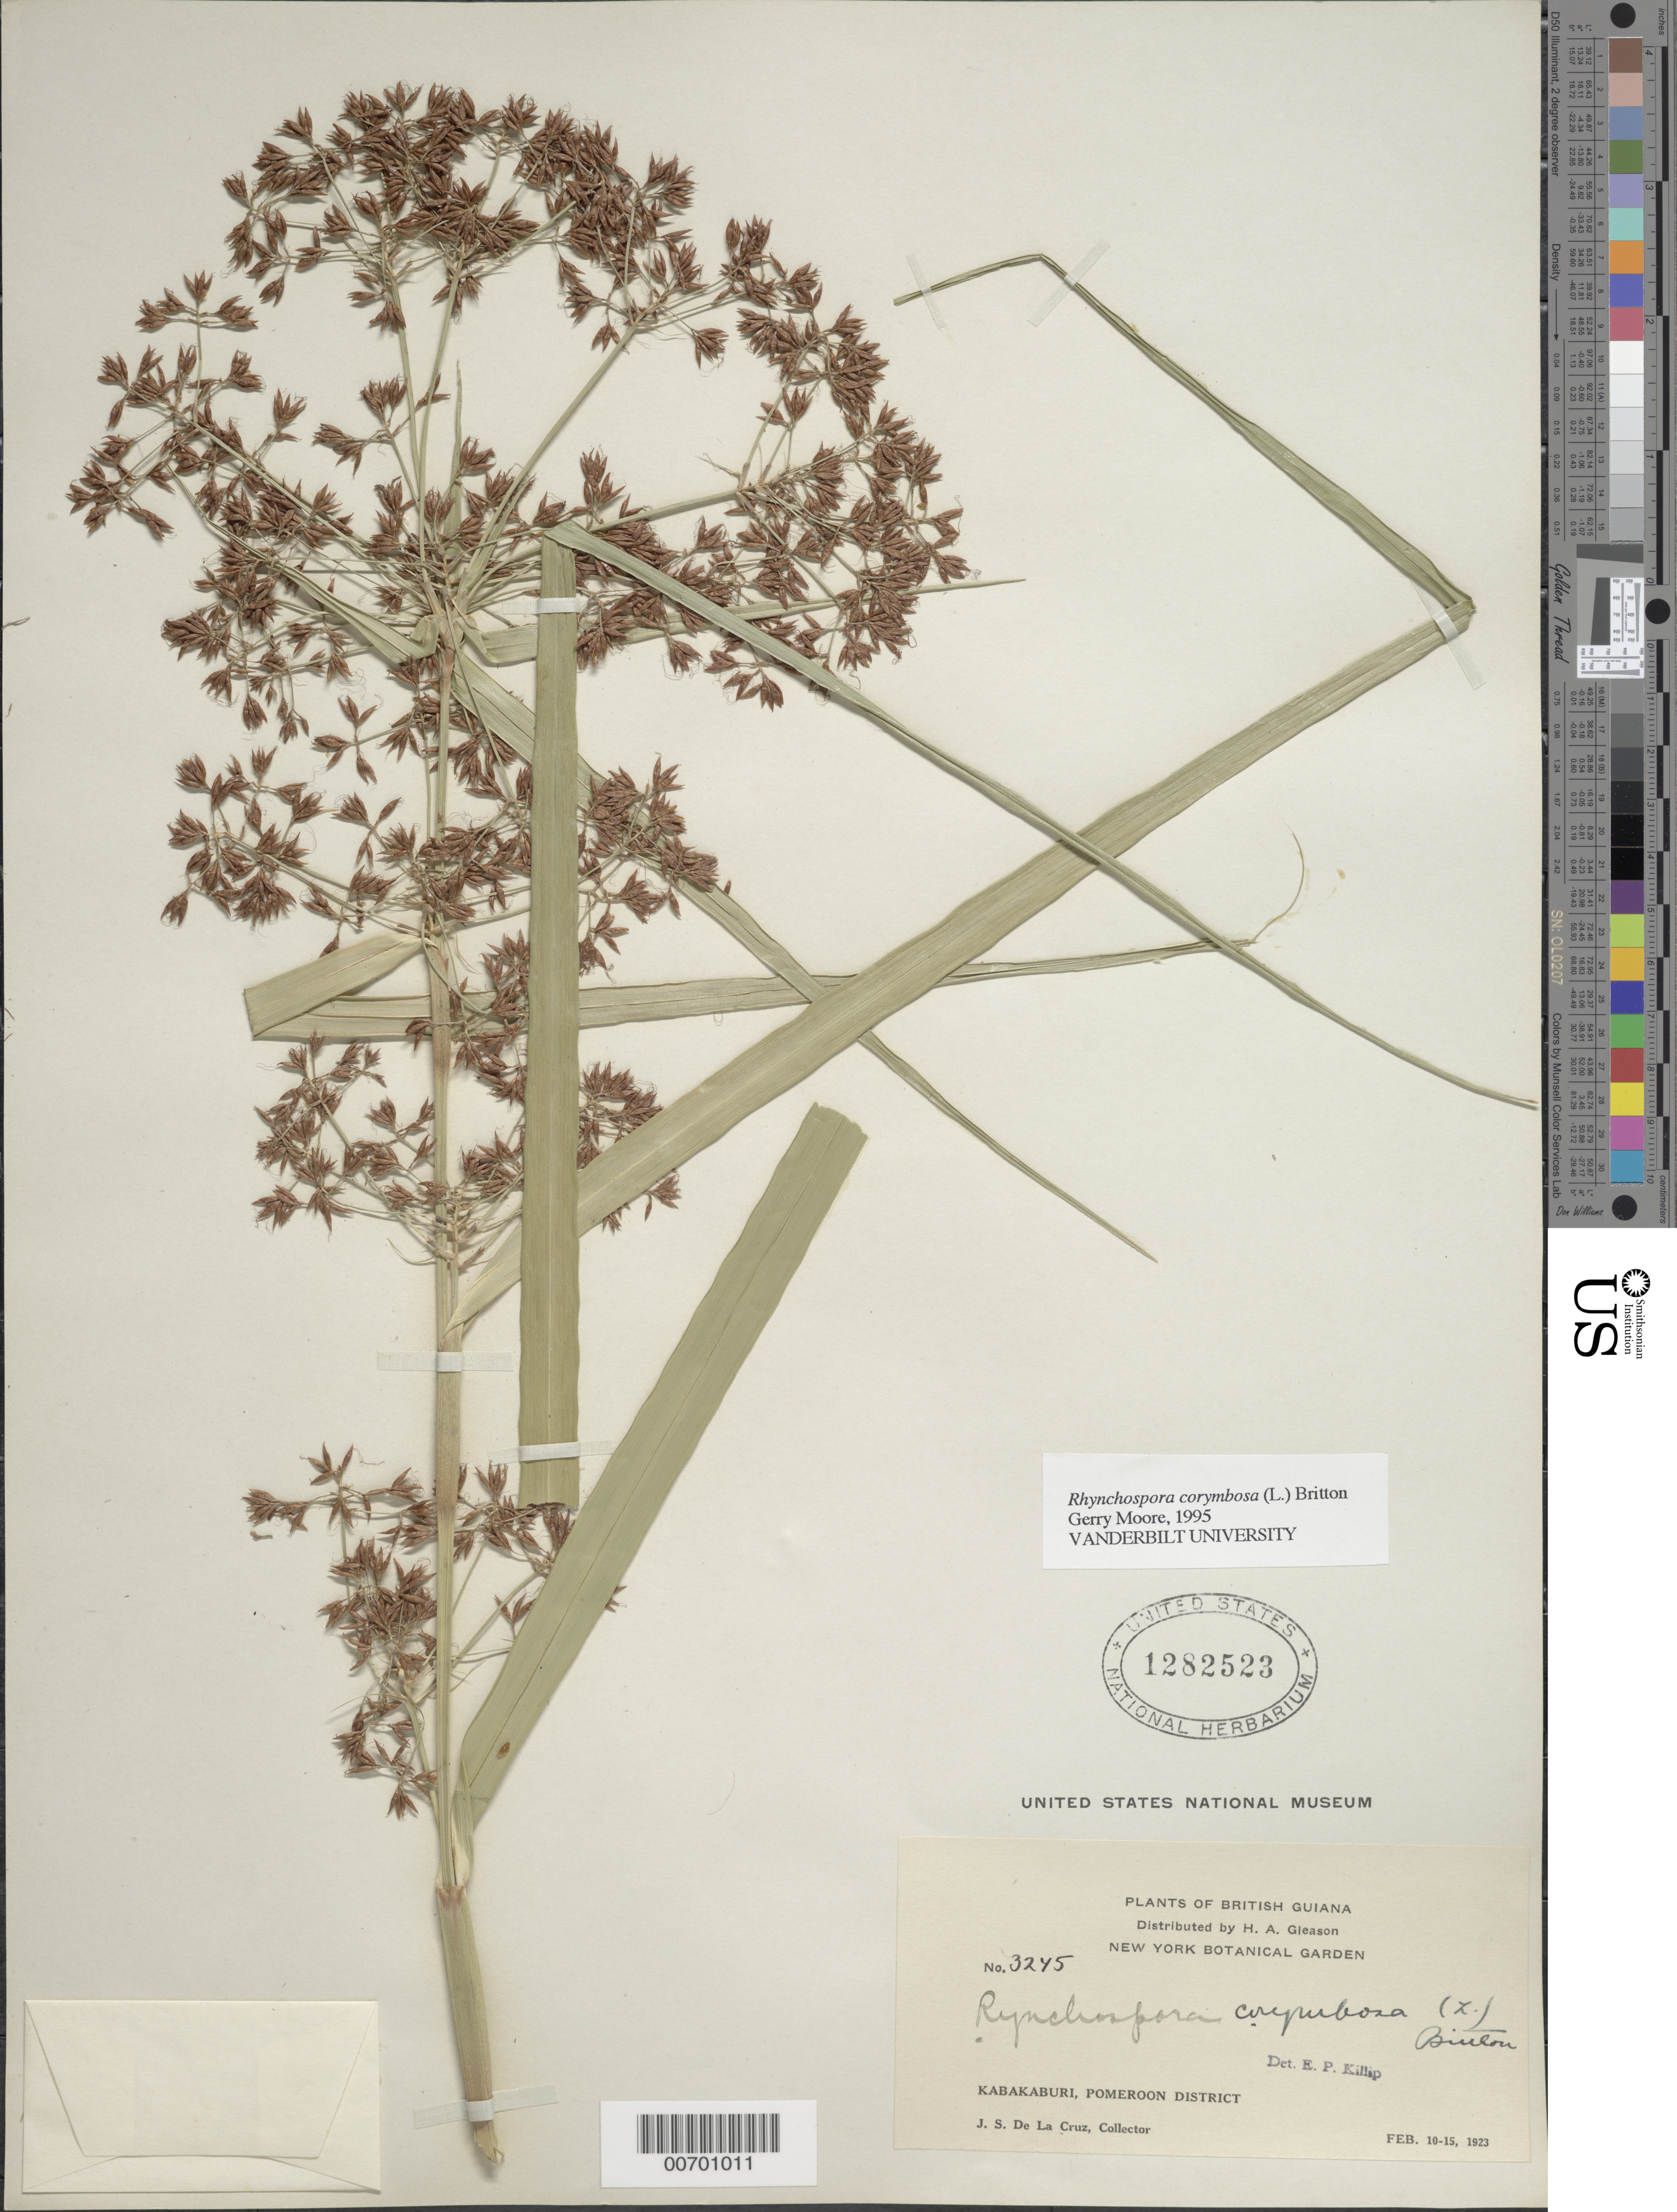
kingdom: Plantae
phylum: Tracheophyta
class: Liliopsida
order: Poales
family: Cyperaceae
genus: Rhynchospora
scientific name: Rhynchospora corymbosa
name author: (L.) Britton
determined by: Killip, Ellsworth P.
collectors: J. S. de la Cruz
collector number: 3245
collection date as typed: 10-Feb-23 to 15-Feb-23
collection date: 1923-02-10/1923-02-15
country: Guyana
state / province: Pomeroon-Supenaam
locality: Kabakaburi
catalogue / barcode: US 1282523